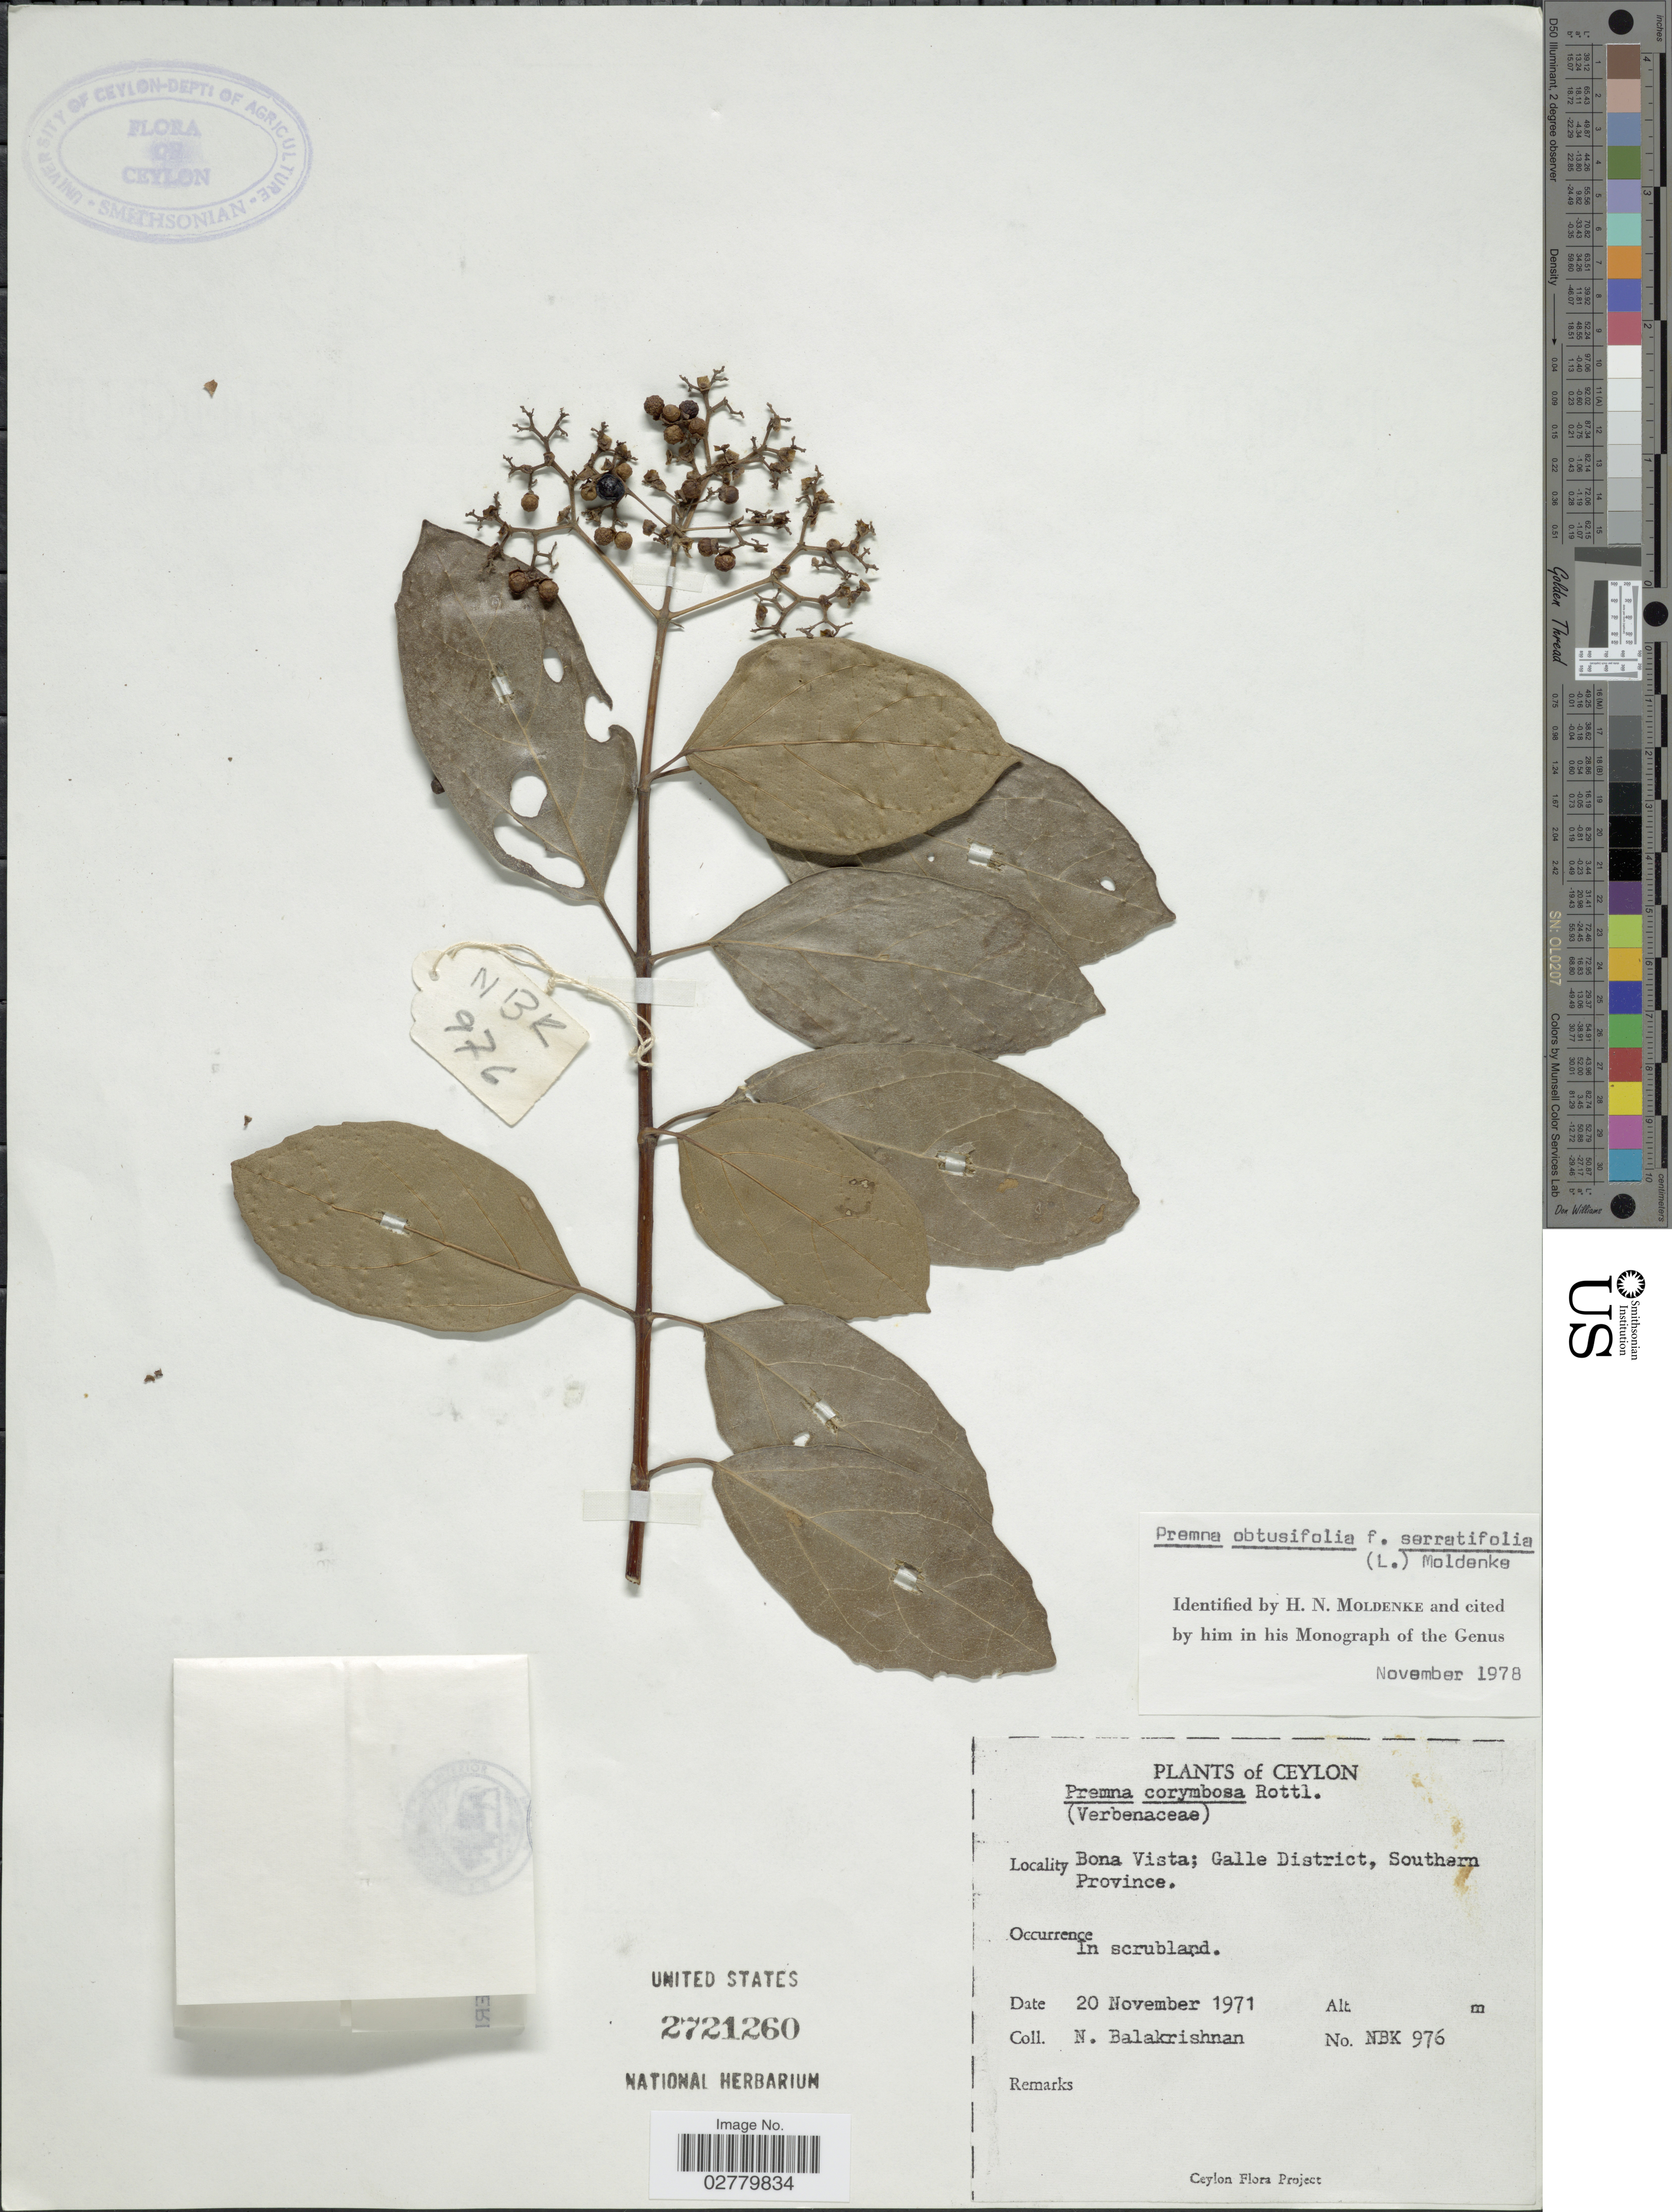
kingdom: Plantae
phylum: Tracheophyta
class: Magnoliopsida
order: Lamiales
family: Lamiaceae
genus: Premna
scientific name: Premna obtusifolia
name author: R. Br.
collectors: N. Balakrishnan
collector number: NBK976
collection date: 1971-11-20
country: Sri Lanka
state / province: Southern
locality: Ceylon. Bona Vista; Galle District.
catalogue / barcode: US 2721260